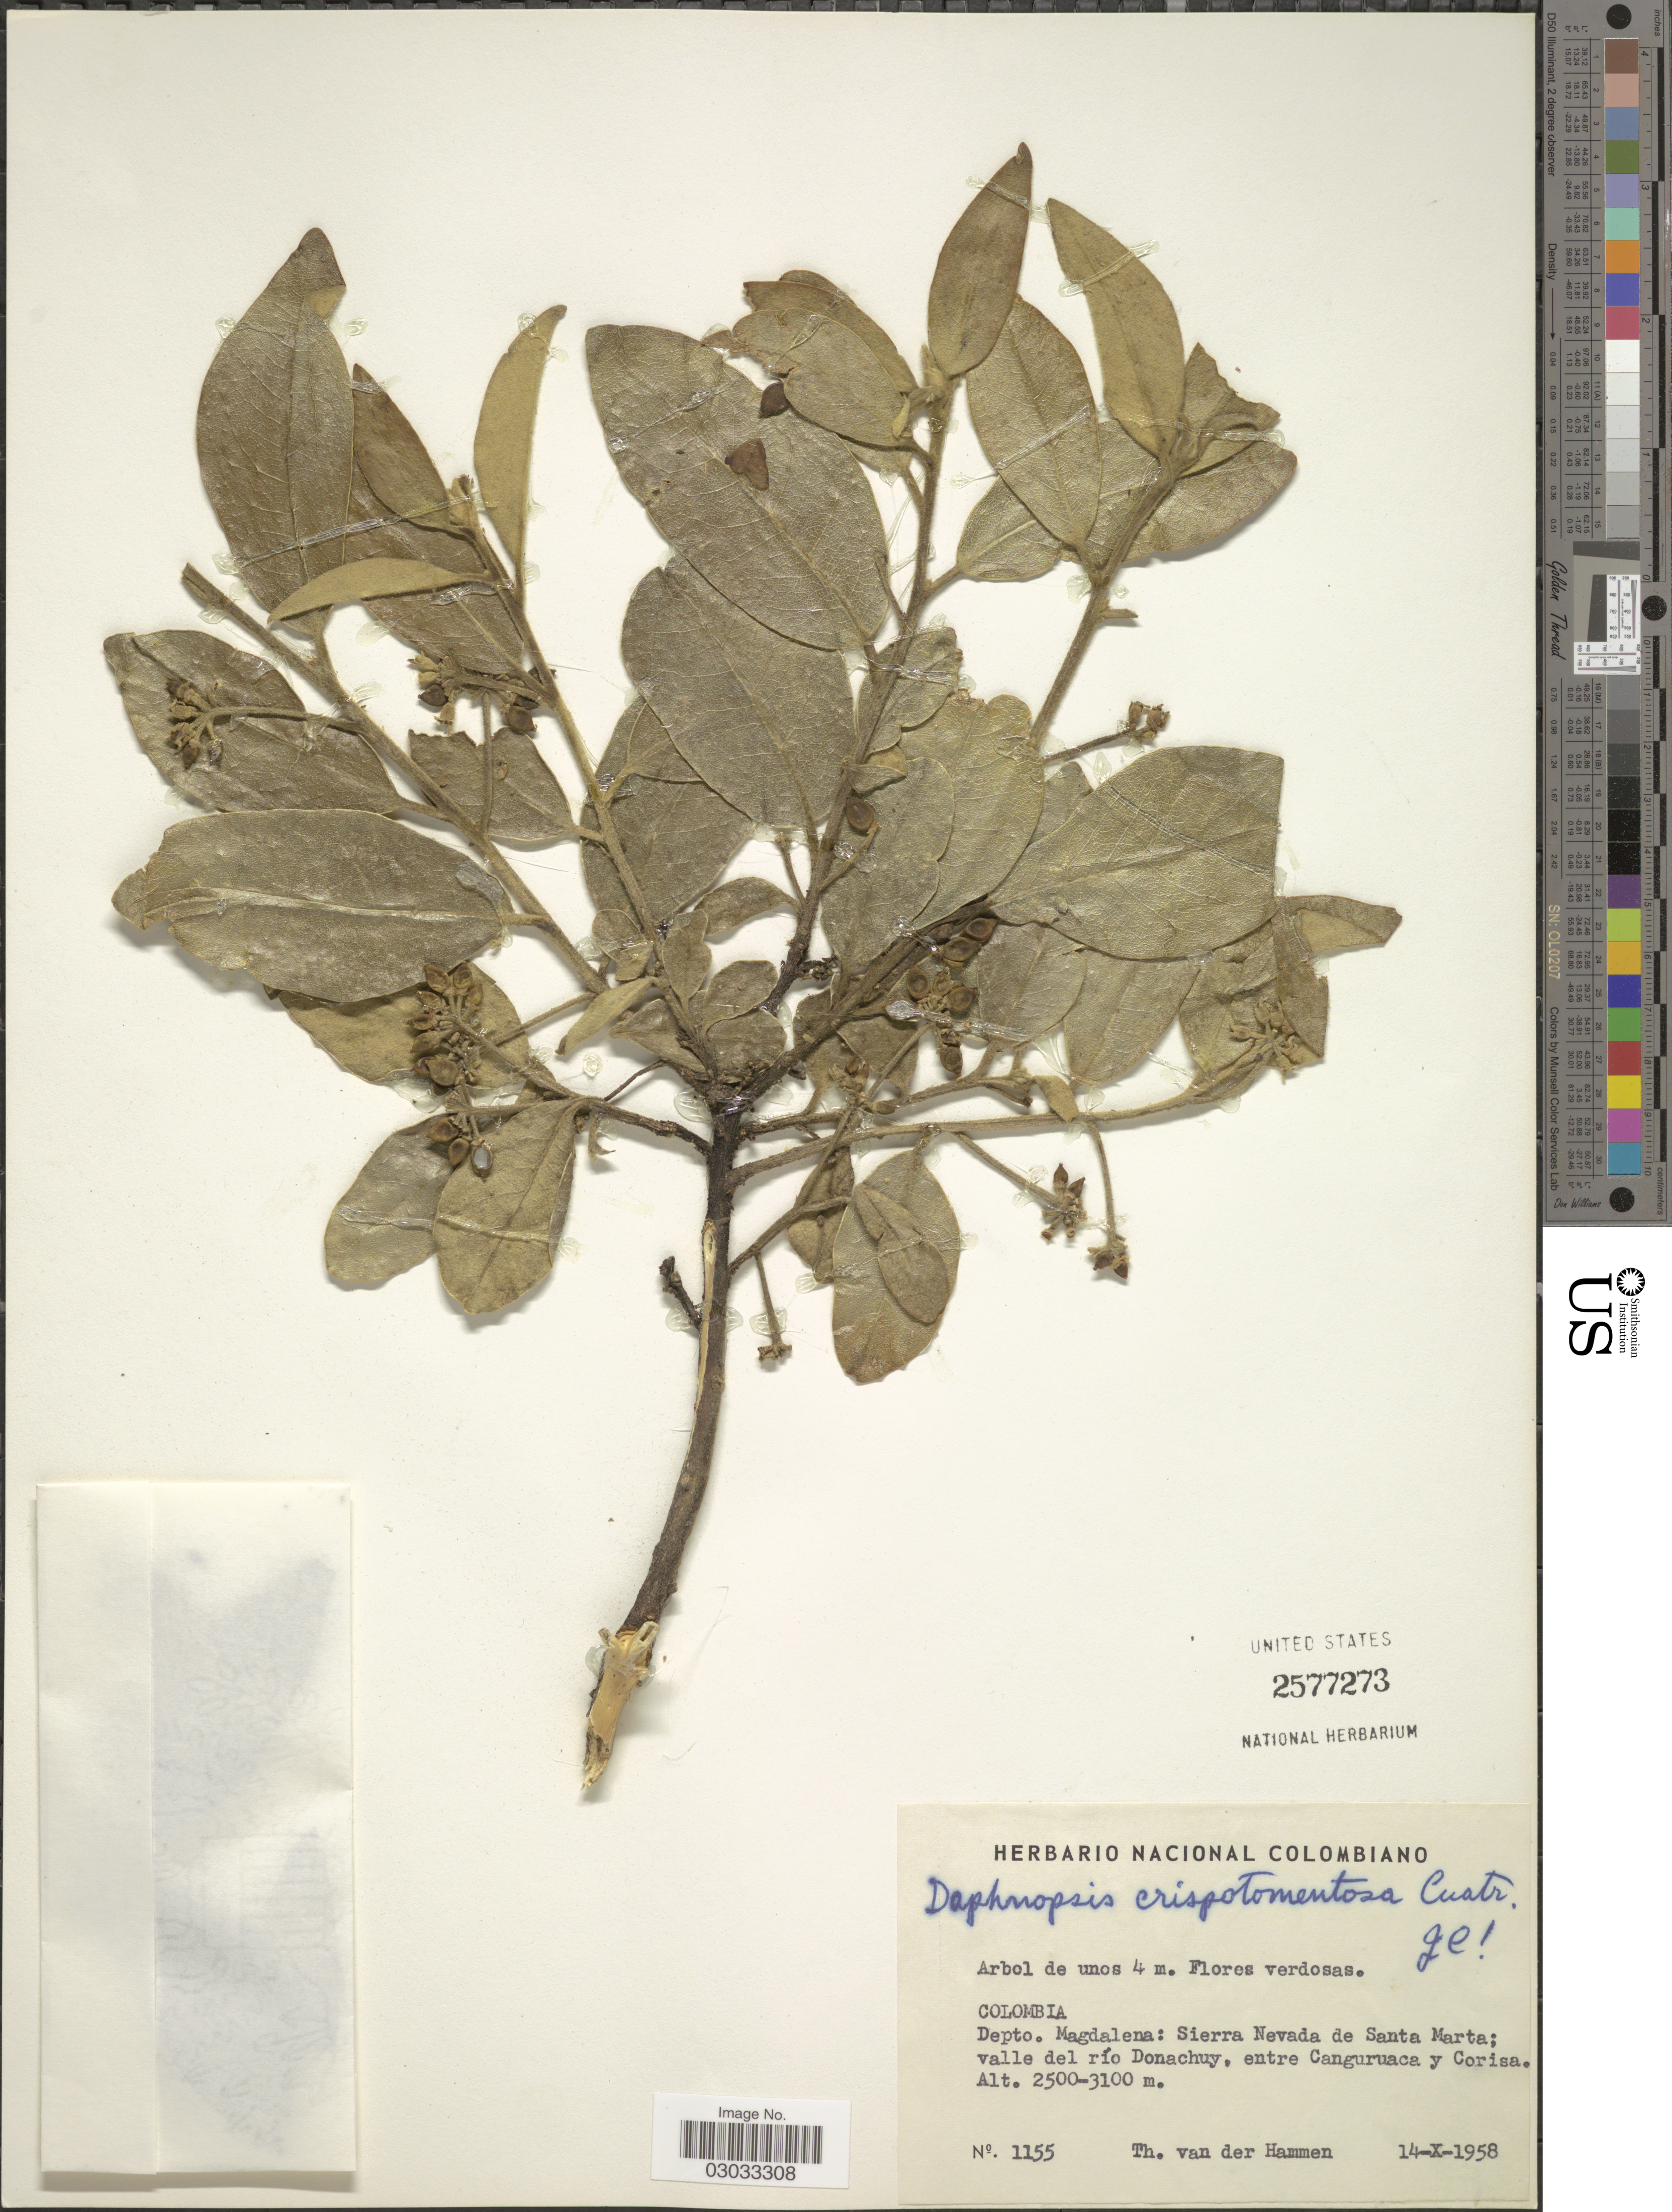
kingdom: Plantae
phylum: Tracheophyta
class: Magnoliopsida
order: Malvales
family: Thymelaeaceae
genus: Daphnopsis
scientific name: Daphnopsis crispotomentosa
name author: Cuatrec.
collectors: T. Van der Hammen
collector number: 1155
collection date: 1958-10-14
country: Colombia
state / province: Magdalena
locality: Depto. Magdalena: Sierra Nevada de Santa Marta; valla del río Donachuy, entre Canguruaca y Corisa.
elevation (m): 2500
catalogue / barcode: US 2577273